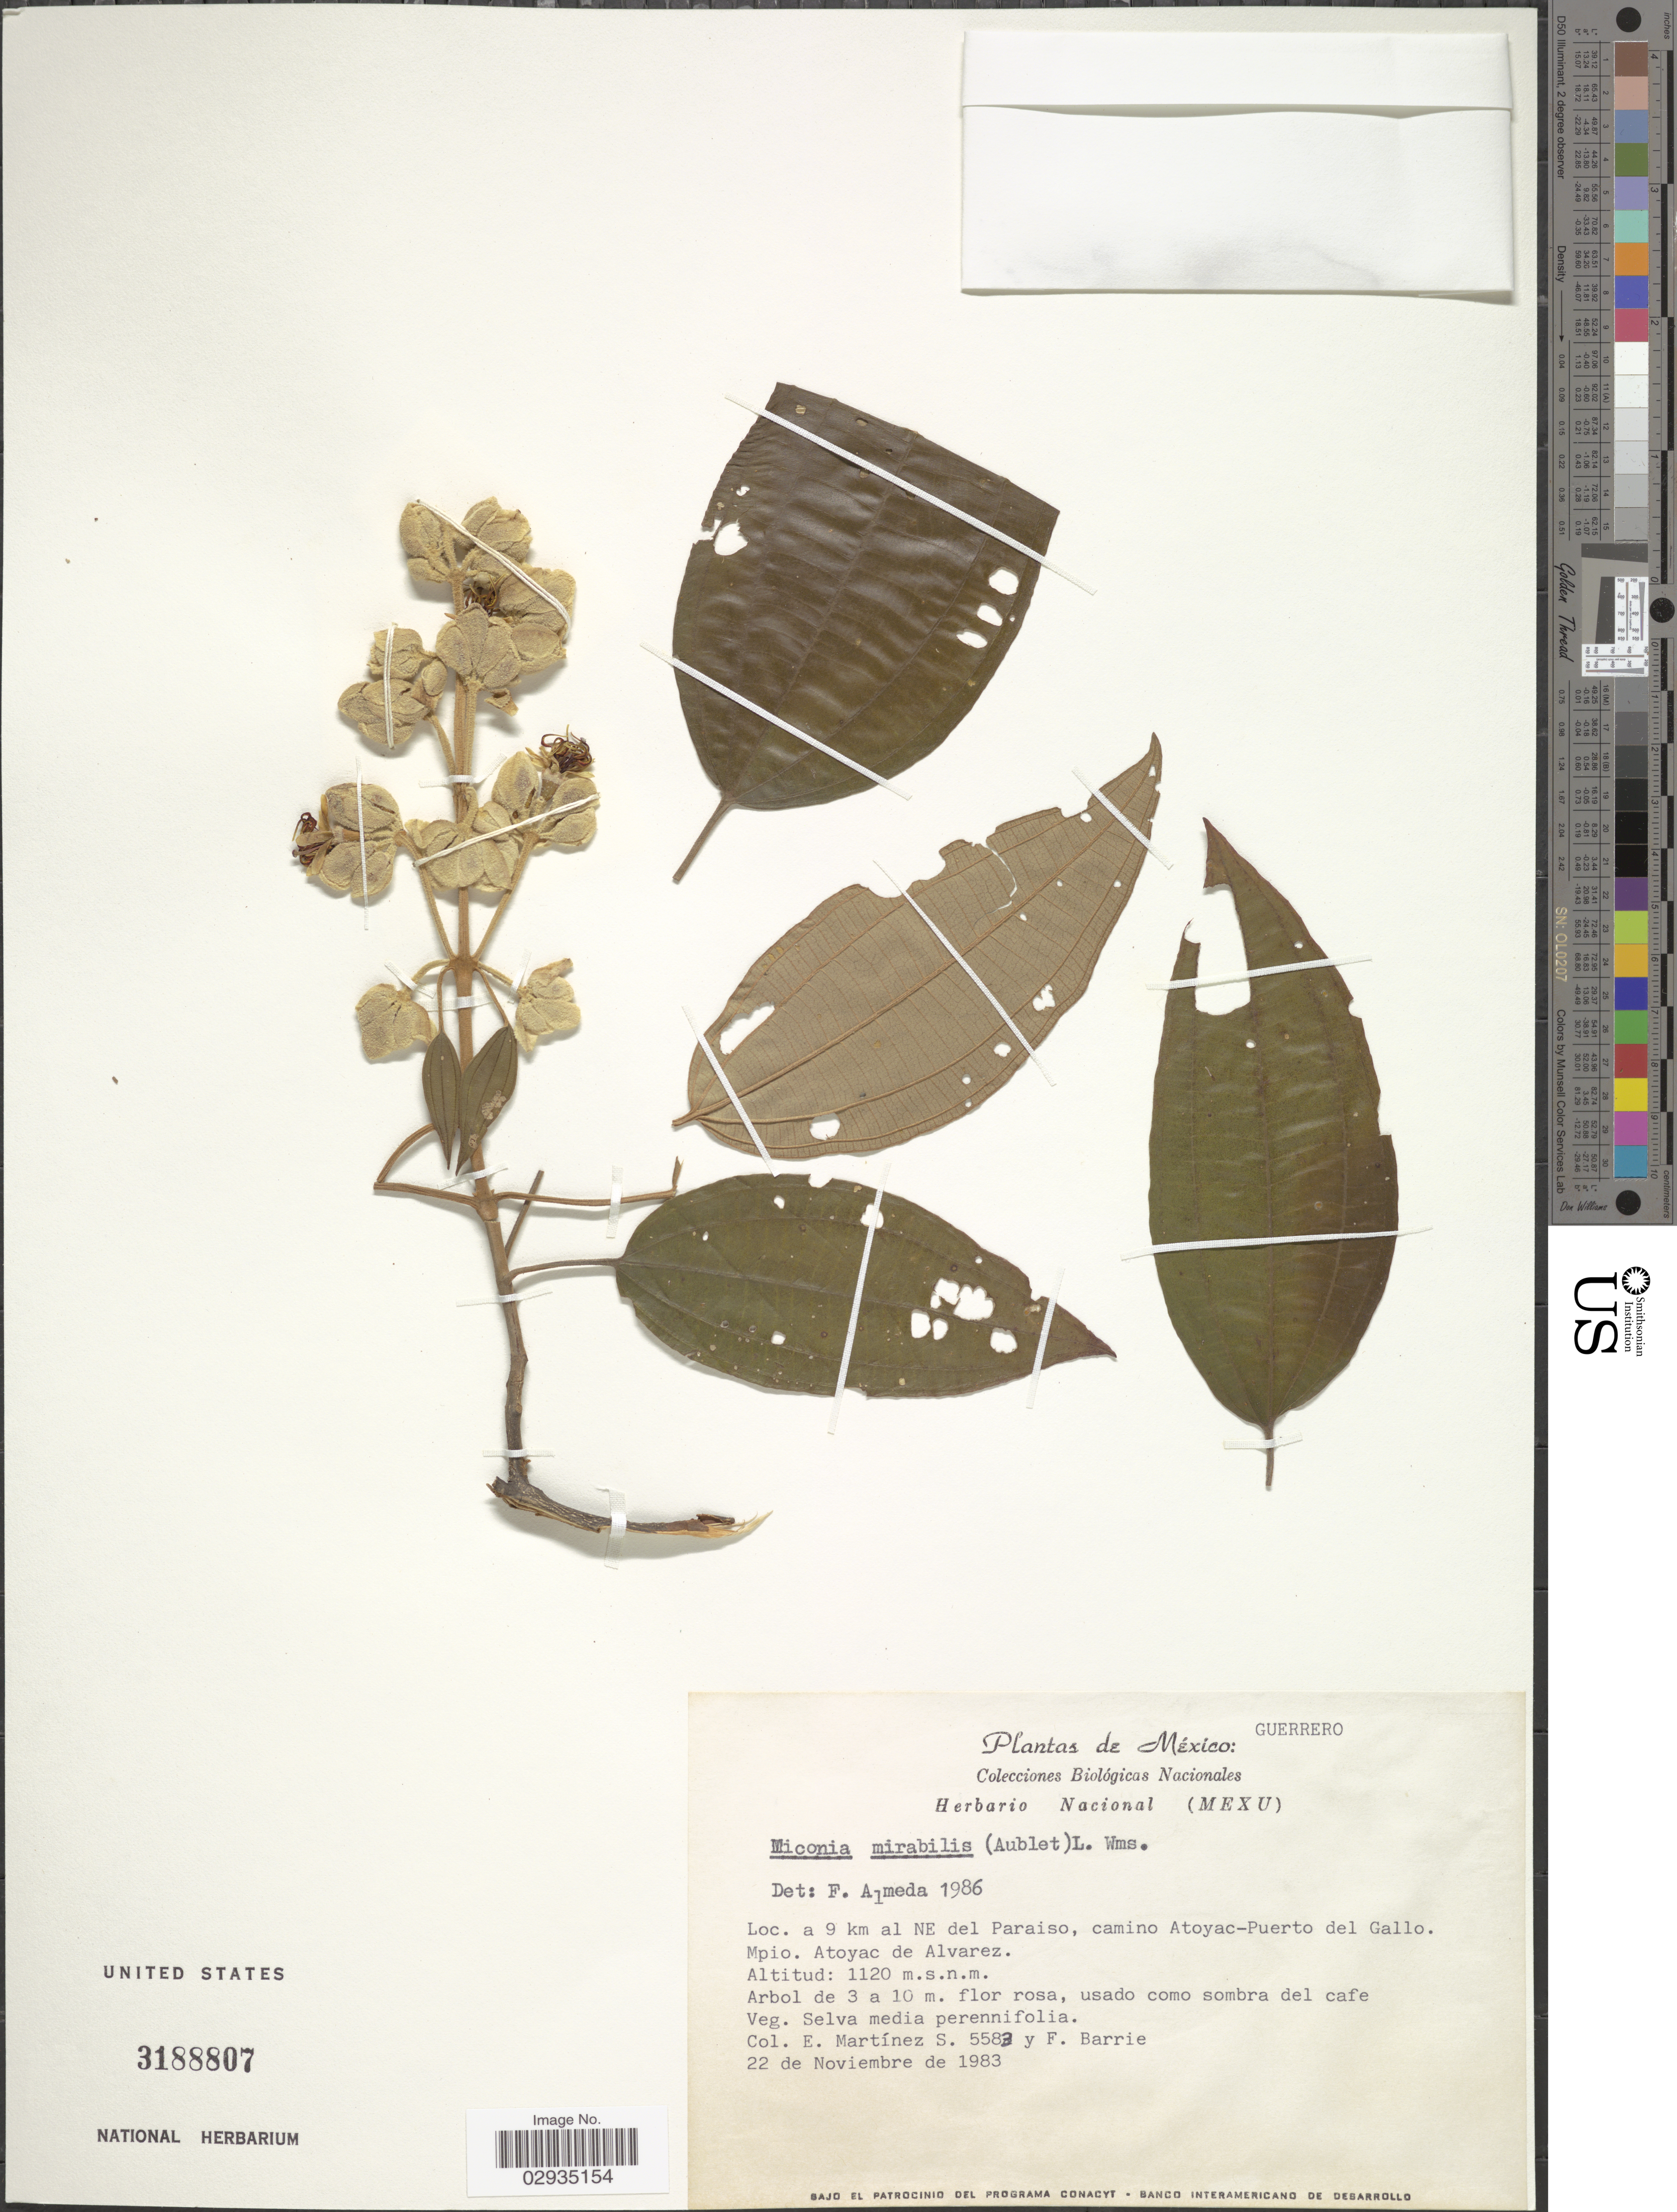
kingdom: Plantae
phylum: Tracheophyta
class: Magnoliopsida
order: Myrtales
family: Melastomataceae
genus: Miconia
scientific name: Miconia mirabilis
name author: (Aubl.) L.O. Williams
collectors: E. M. Martínez S. & F. R. Barrie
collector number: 5583*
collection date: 1983-11-22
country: Mexico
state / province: Guerrero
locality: A 9 km al NE del Paraiso, camino Atoyac-Puerto del Gallo. Mpop. Atoyac de Alvarez.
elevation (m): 1120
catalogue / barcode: US 318807